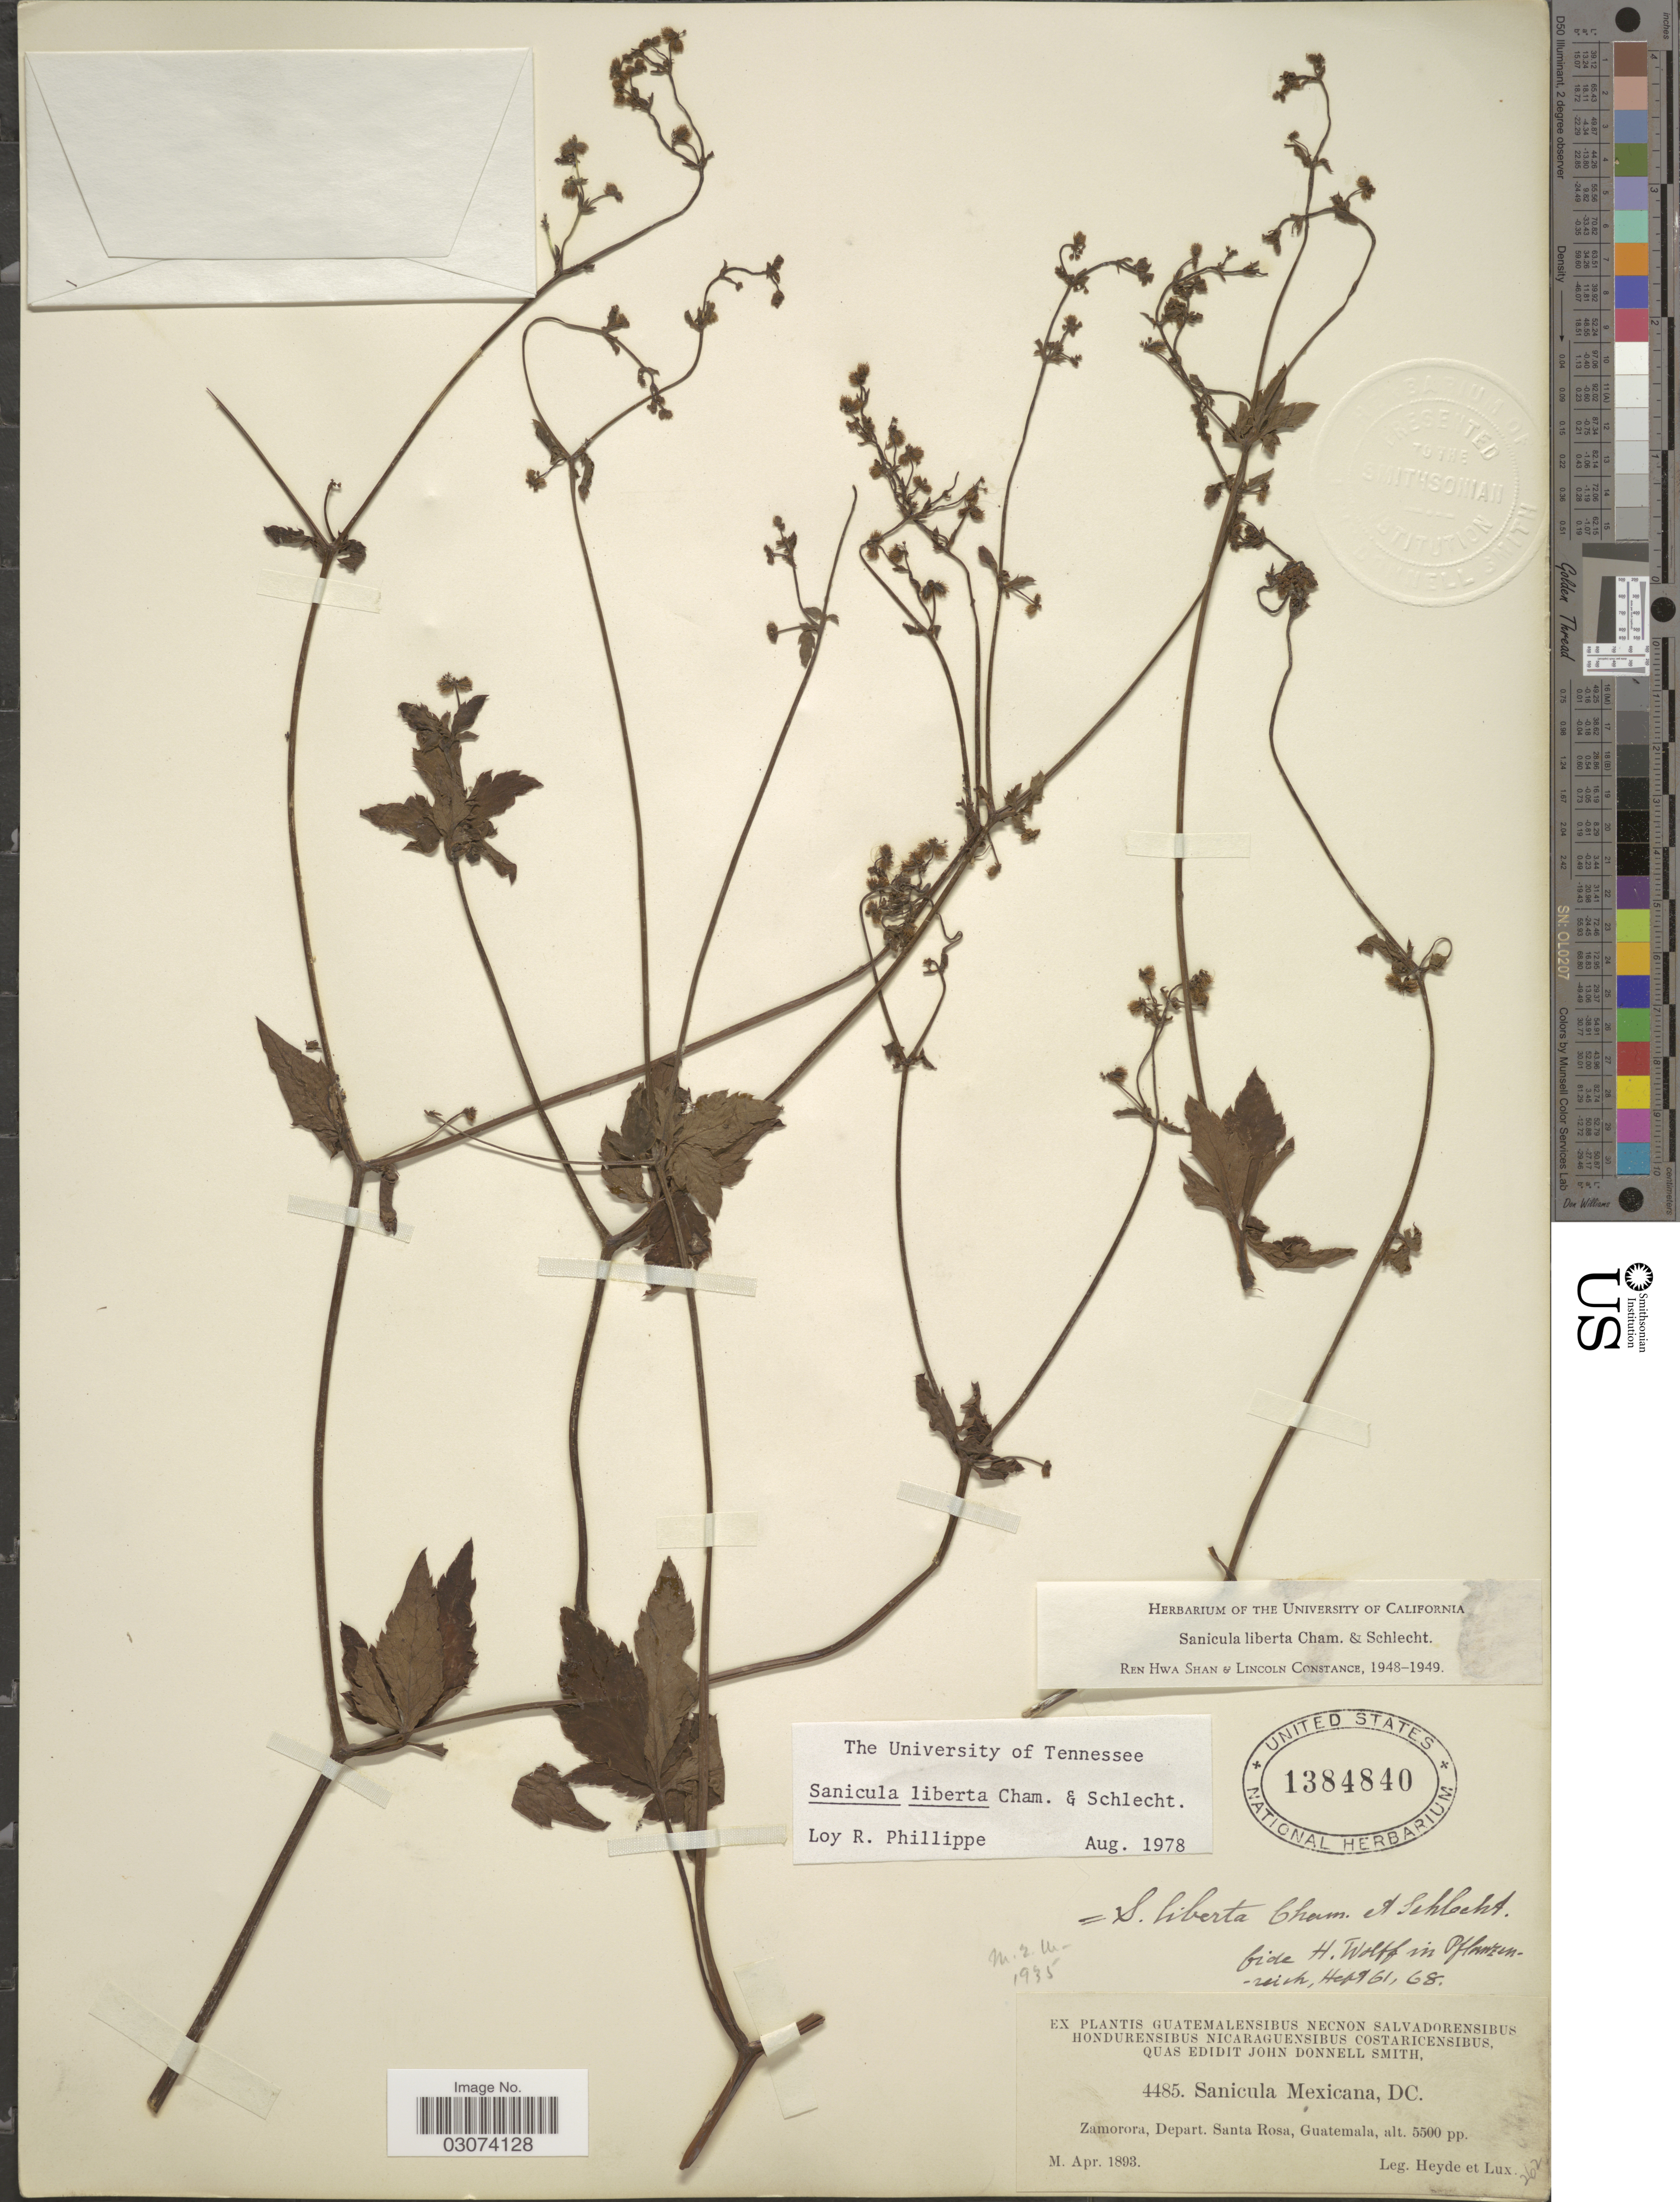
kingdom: Plantae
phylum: Tracheophyta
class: Magnoliopsida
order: Apiales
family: Apiaceae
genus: Sanicula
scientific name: Sanicula liberta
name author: Cham. & Schltdl.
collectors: Heyde & Lux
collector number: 4485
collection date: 1893-04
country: Guatemala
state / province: Santa Rosa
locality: Zamorora, Depart. Santa Rosa.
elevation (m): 1676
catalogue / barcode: US 1384840